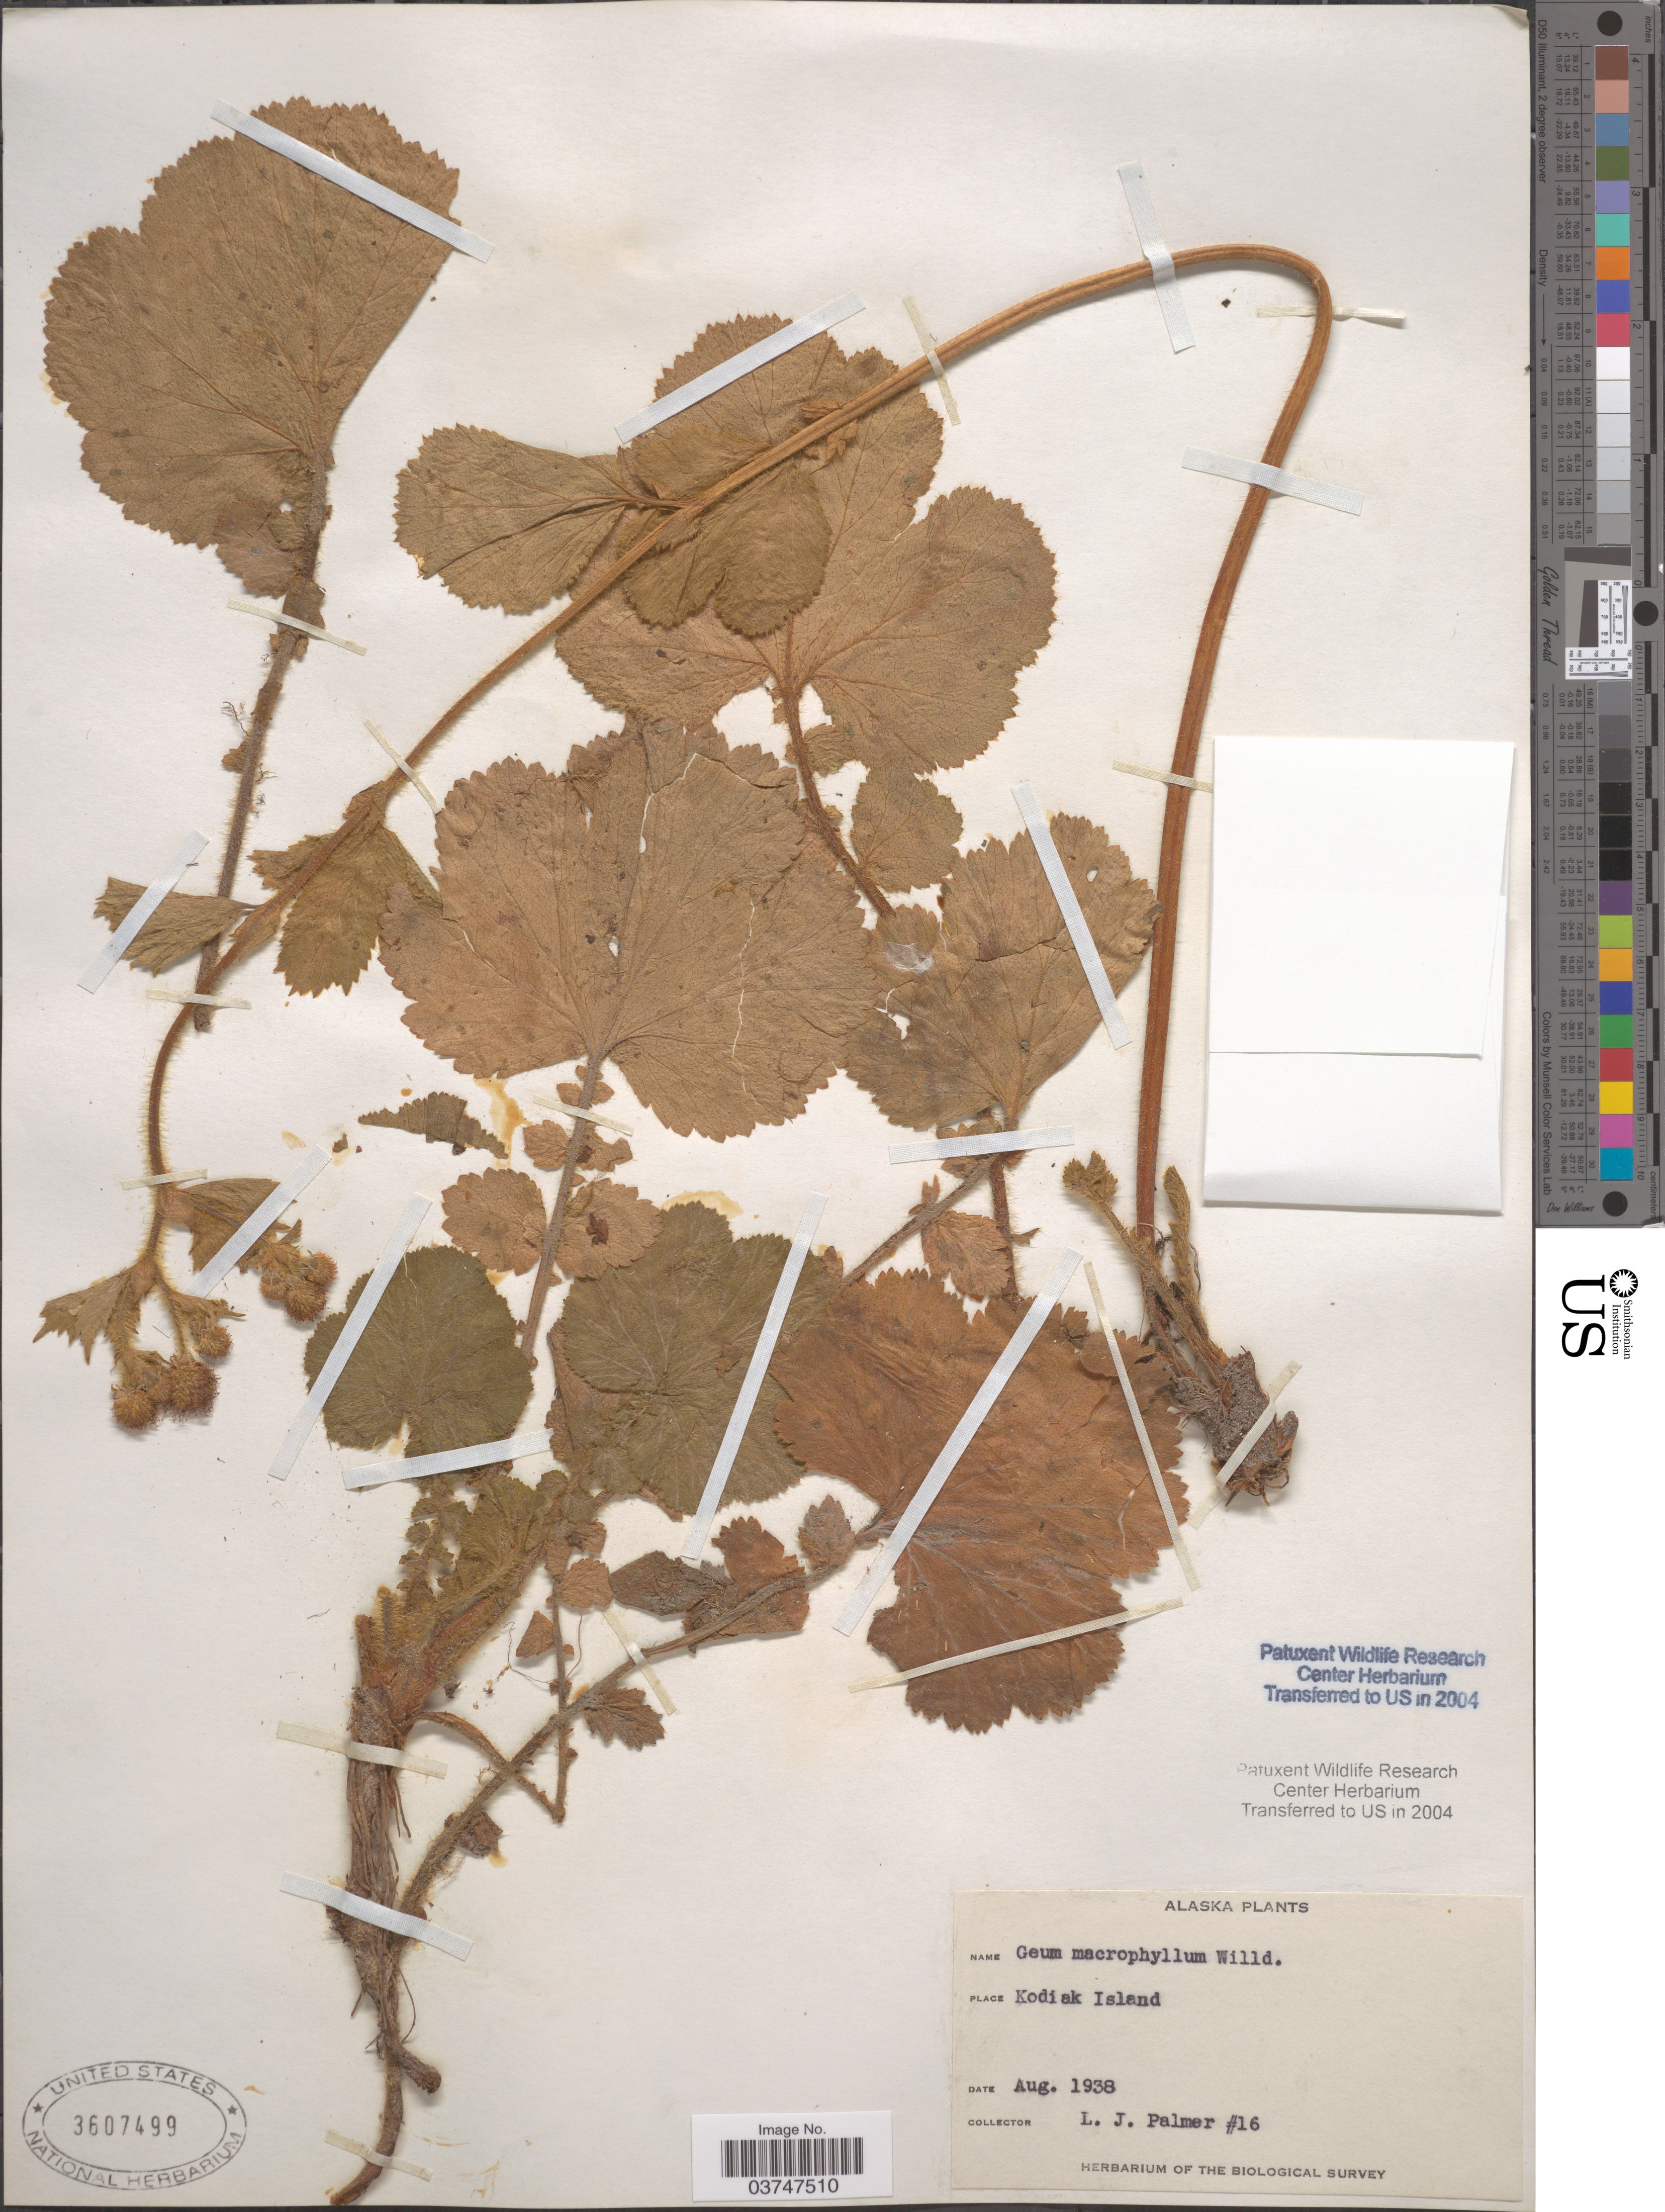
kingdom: Plantae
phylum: Tracheophyta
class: Magnoliopsida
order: Rosales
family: Rosaceae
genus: Geum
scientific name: Geum macrophyllum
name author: Willd.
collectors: L. J. Palmer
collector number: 16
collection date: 1938-08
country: United States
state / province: Alaska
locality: Kodiak Island.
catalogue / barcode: US 3607499